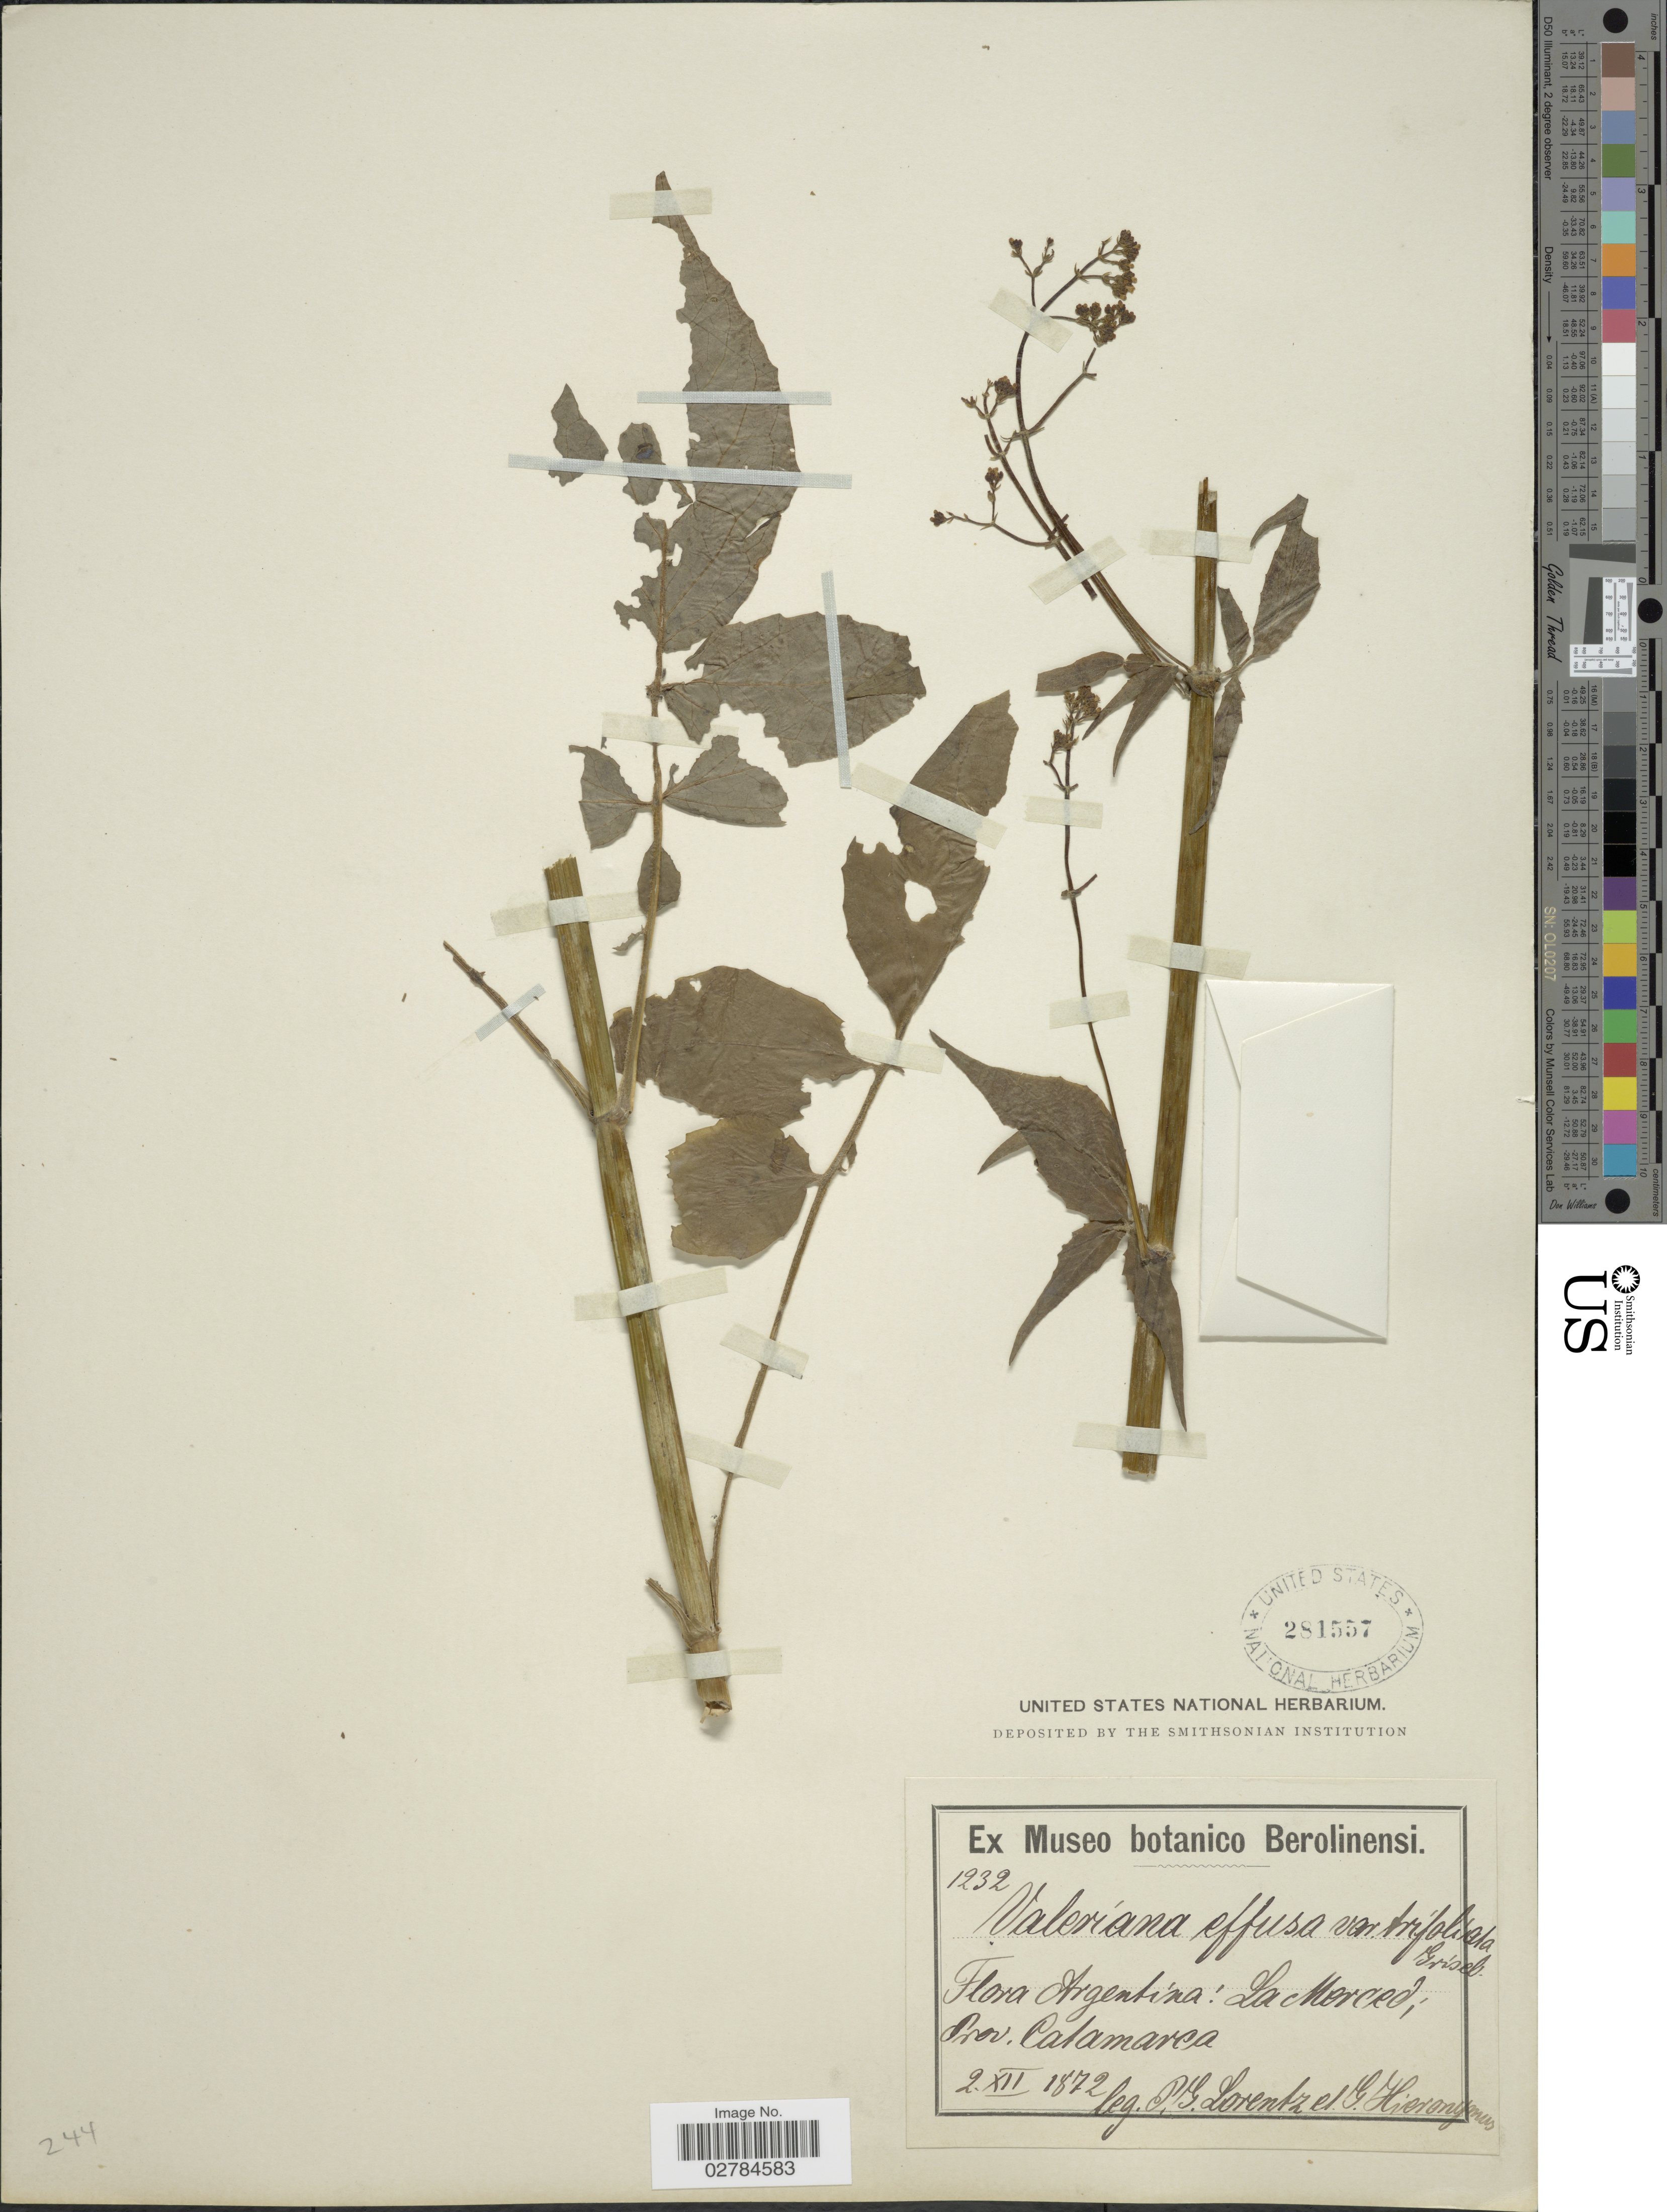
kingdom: Plantae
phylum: Tracheophyta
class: Magnoliopsida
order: Dipsacales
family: Caprifoliaceae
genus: Valeriana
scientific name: Valeriana effusa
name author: Griseb.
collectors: P. G. Lorentz & G. H. Hieronymus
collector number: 1232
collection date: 1872-12-02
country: Argentina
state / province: Catamarca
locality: Lac Merced; Prov. Catamarca.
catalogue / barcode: US 281557